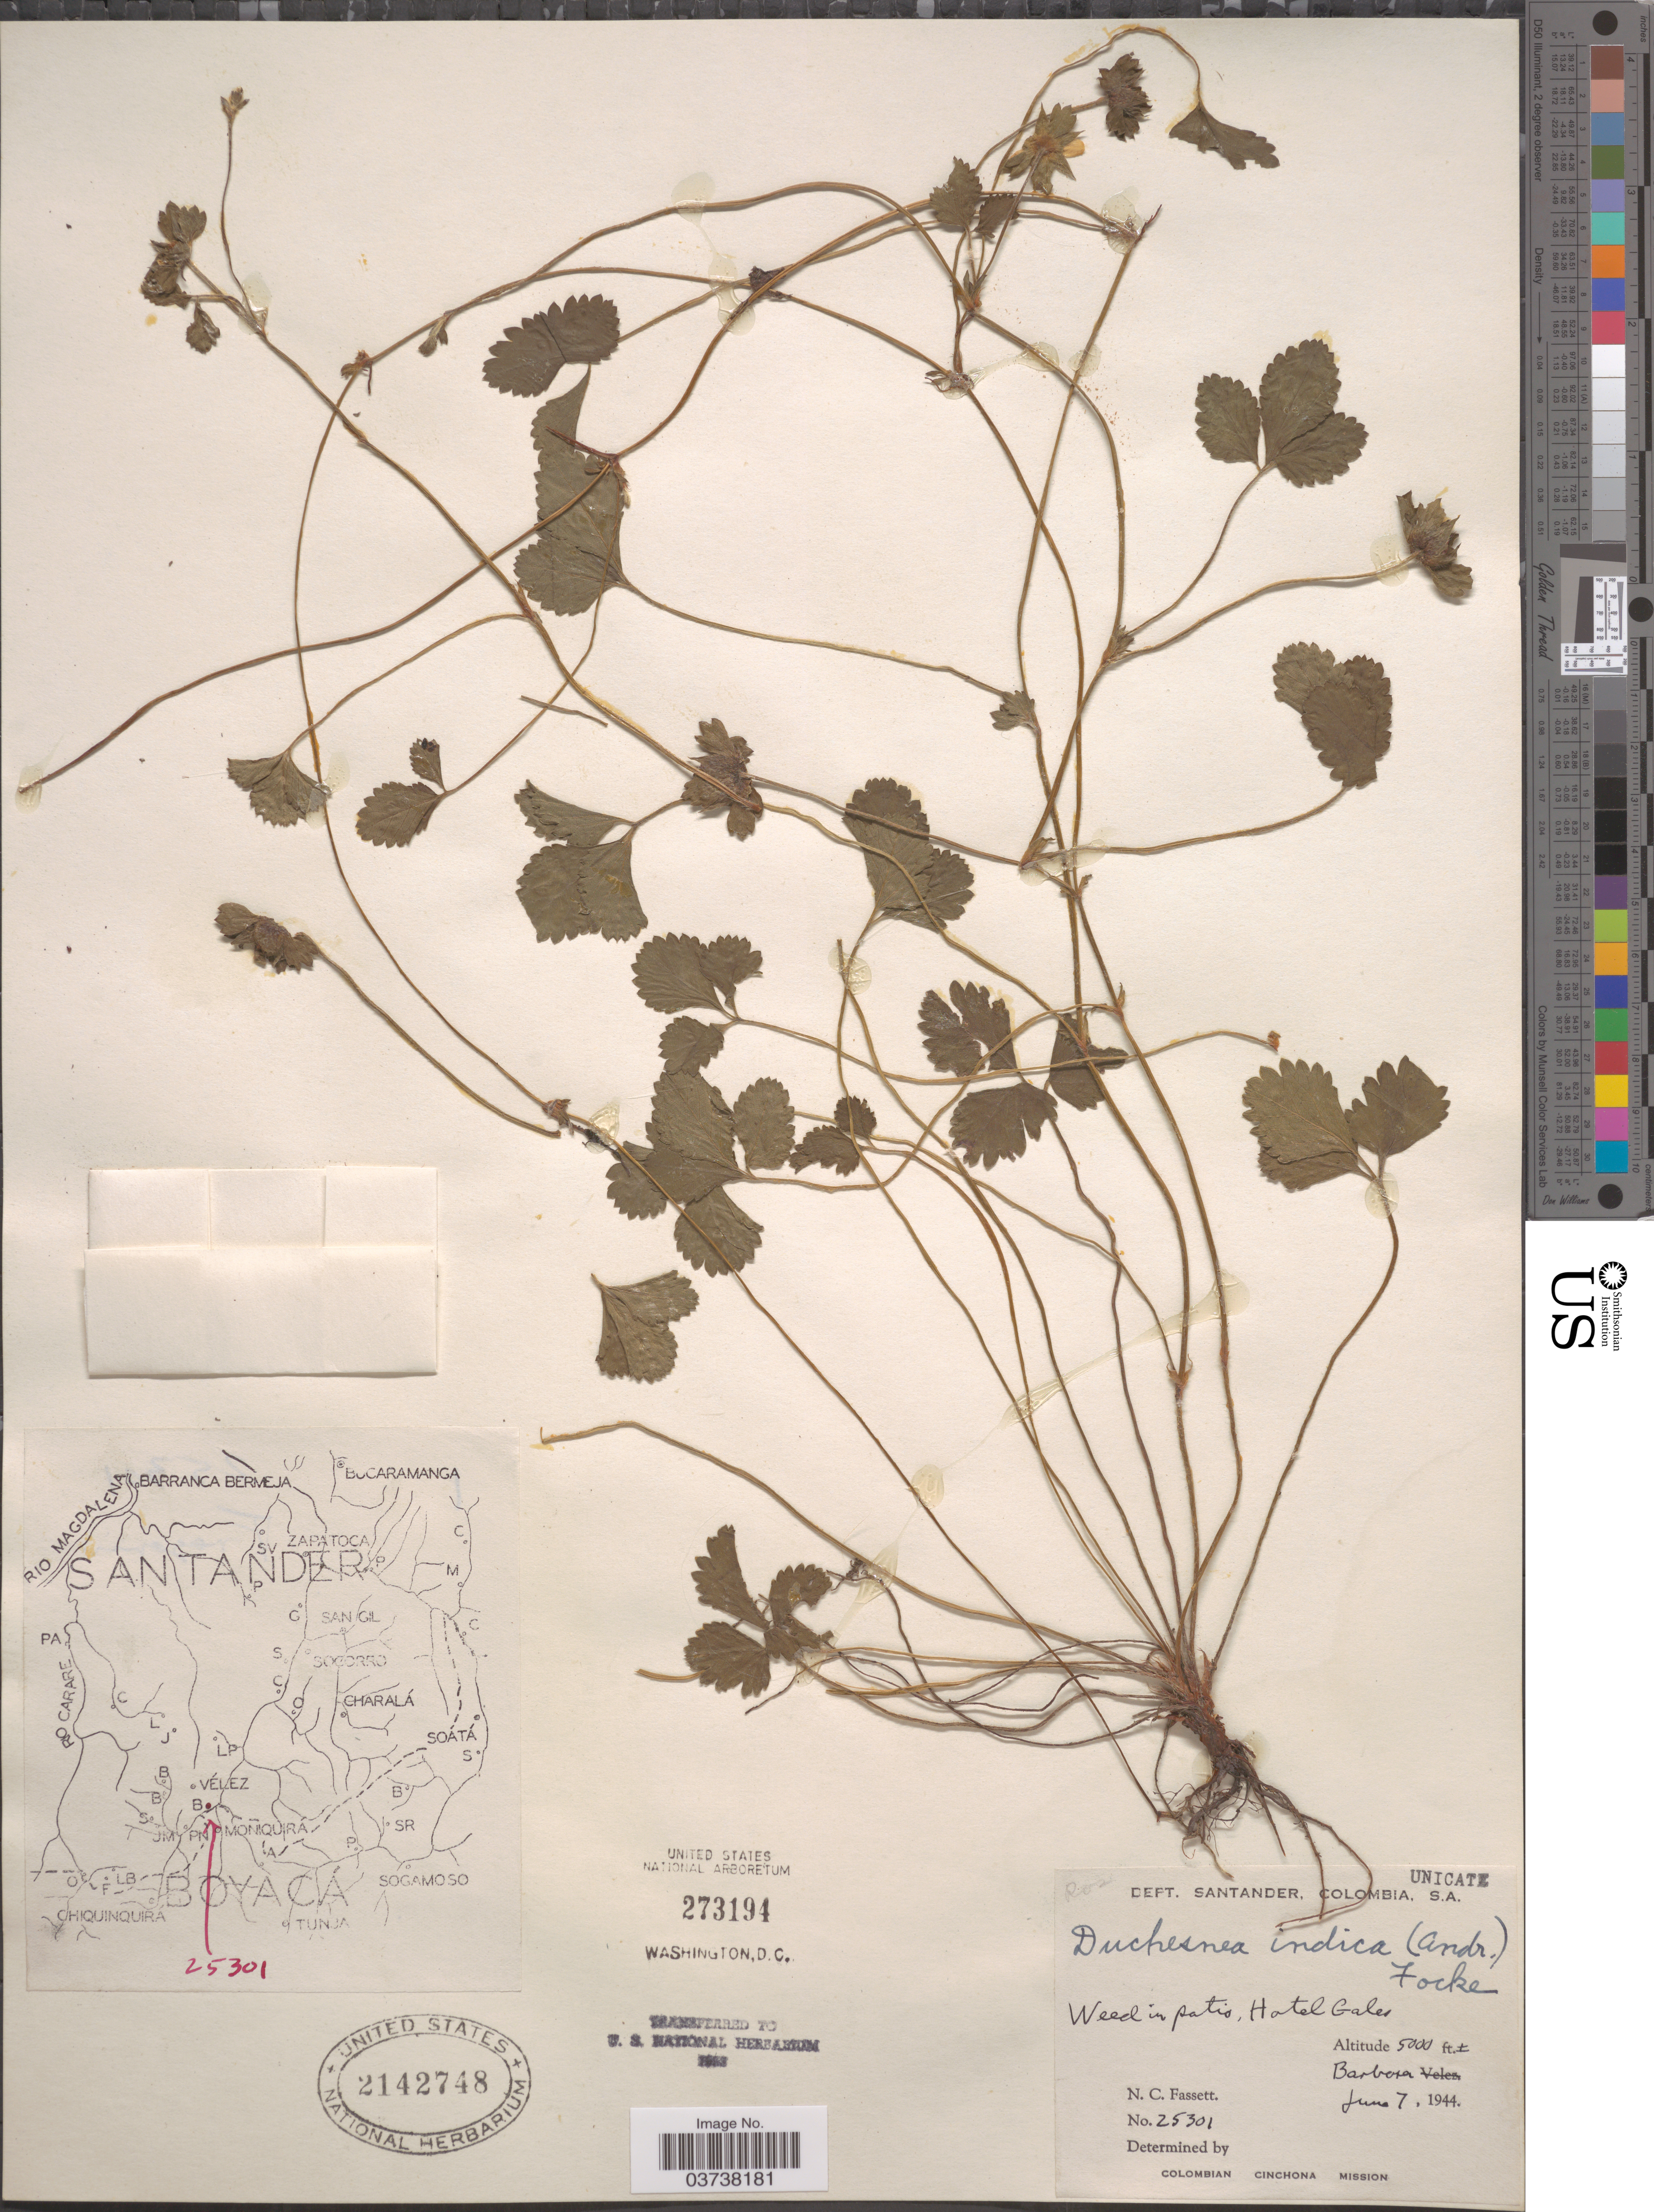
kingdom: Plantae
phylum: Tracheophyta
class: Magnoliopsida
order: Rosales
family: Rosaceae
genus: Potentilla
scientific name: Potentilla indica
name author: (Andrews) Th. Wolf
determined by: Strong, Mark T., (BOT), Smithsonian Institution - National Museum of Natural History (UNITED STATES)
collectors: N. C. Fassett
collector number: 25301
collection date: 1944-06-07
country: Colombia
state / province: Santander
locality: Dept. Santander. Hotel Gales. Barbosa.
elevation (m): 1524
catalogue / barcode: US 2142748